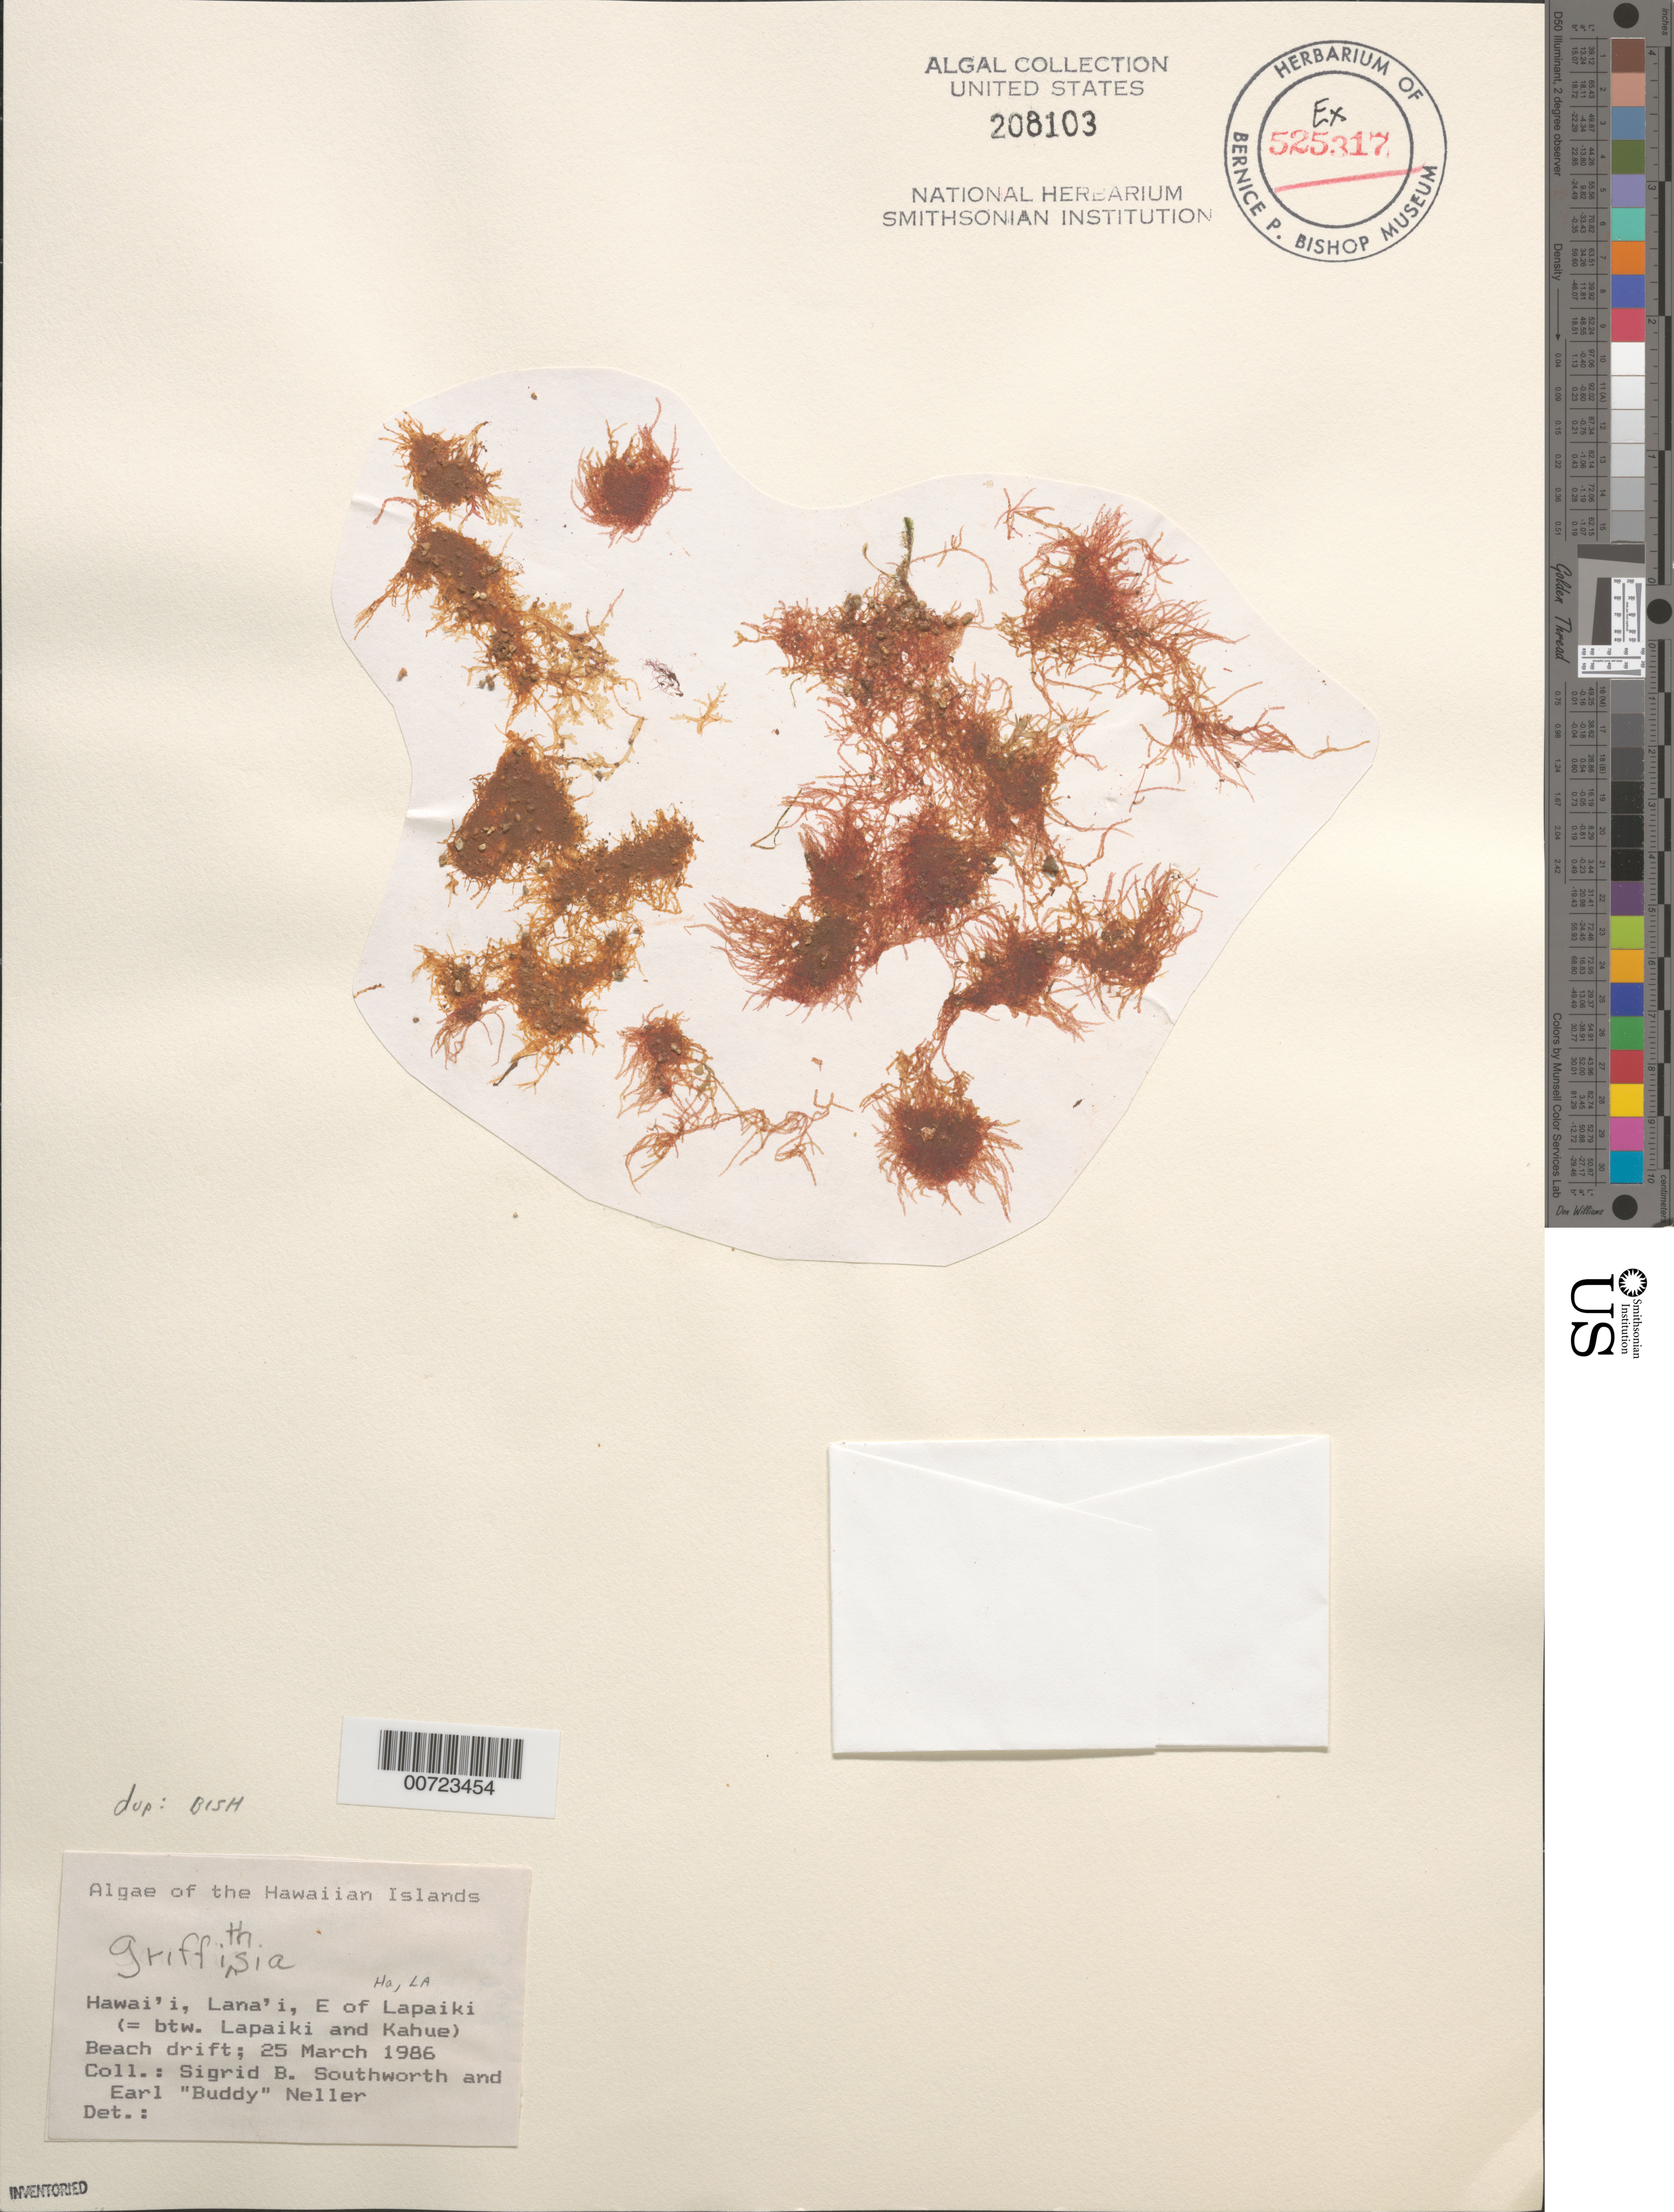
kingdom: Plantae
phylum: Rhodophyta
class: Florideophyceae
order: Ceramiales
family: Wrangeliaceae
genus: Griffithsia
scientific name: Griffithsia sp.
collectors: S. Southworth & E. Neller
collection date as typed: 25 Mar 1986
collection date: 1986-03-25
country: United States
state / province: Hawaii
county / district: Maui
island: Lana'i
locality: East of Lapaiki (between Lapaiki and Kahue)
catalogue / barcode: US 208103